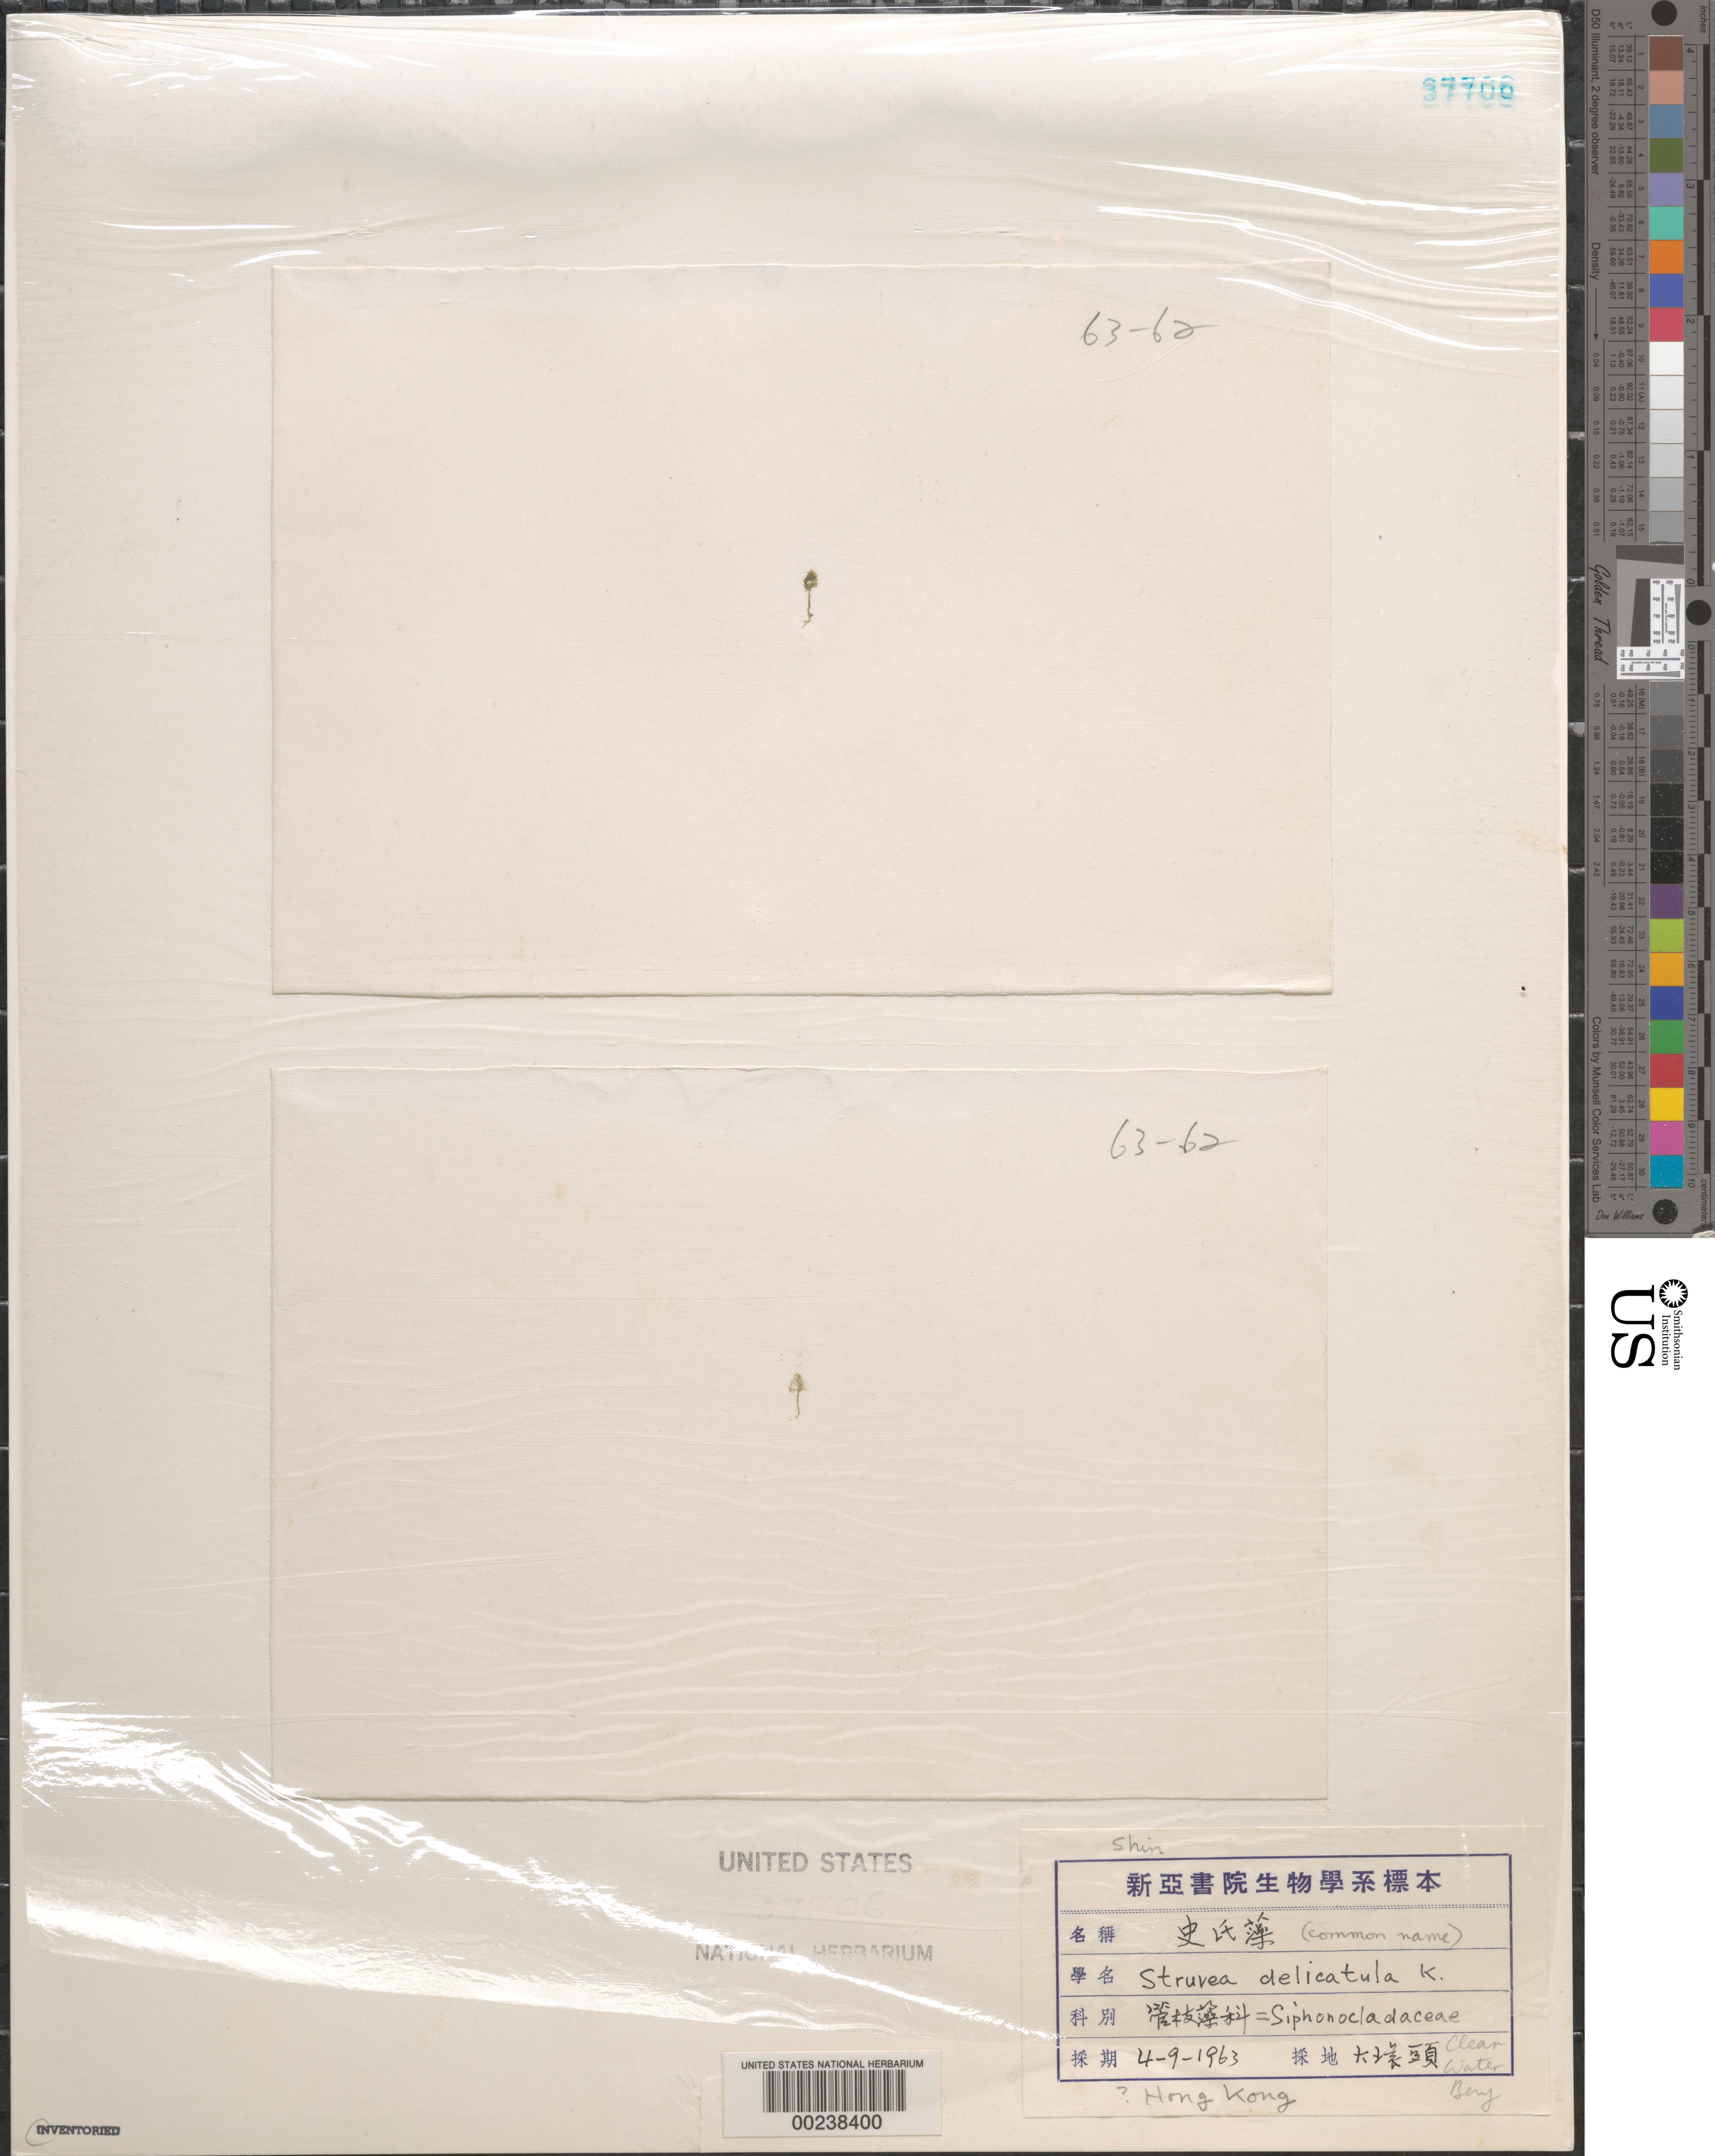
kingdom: Plantae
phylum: Chlorophyta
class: Ulvophyceae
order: Siphonocladales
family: Boodleaceae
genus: Phyllodictyon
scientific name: Phyllodictyon anastomosans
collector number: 63-62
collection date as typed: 09 Apr 1963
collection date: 1963-04-09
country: China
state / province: Hong Kong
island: Hong Kong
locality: Clearwater Bay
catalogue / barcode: US 37706